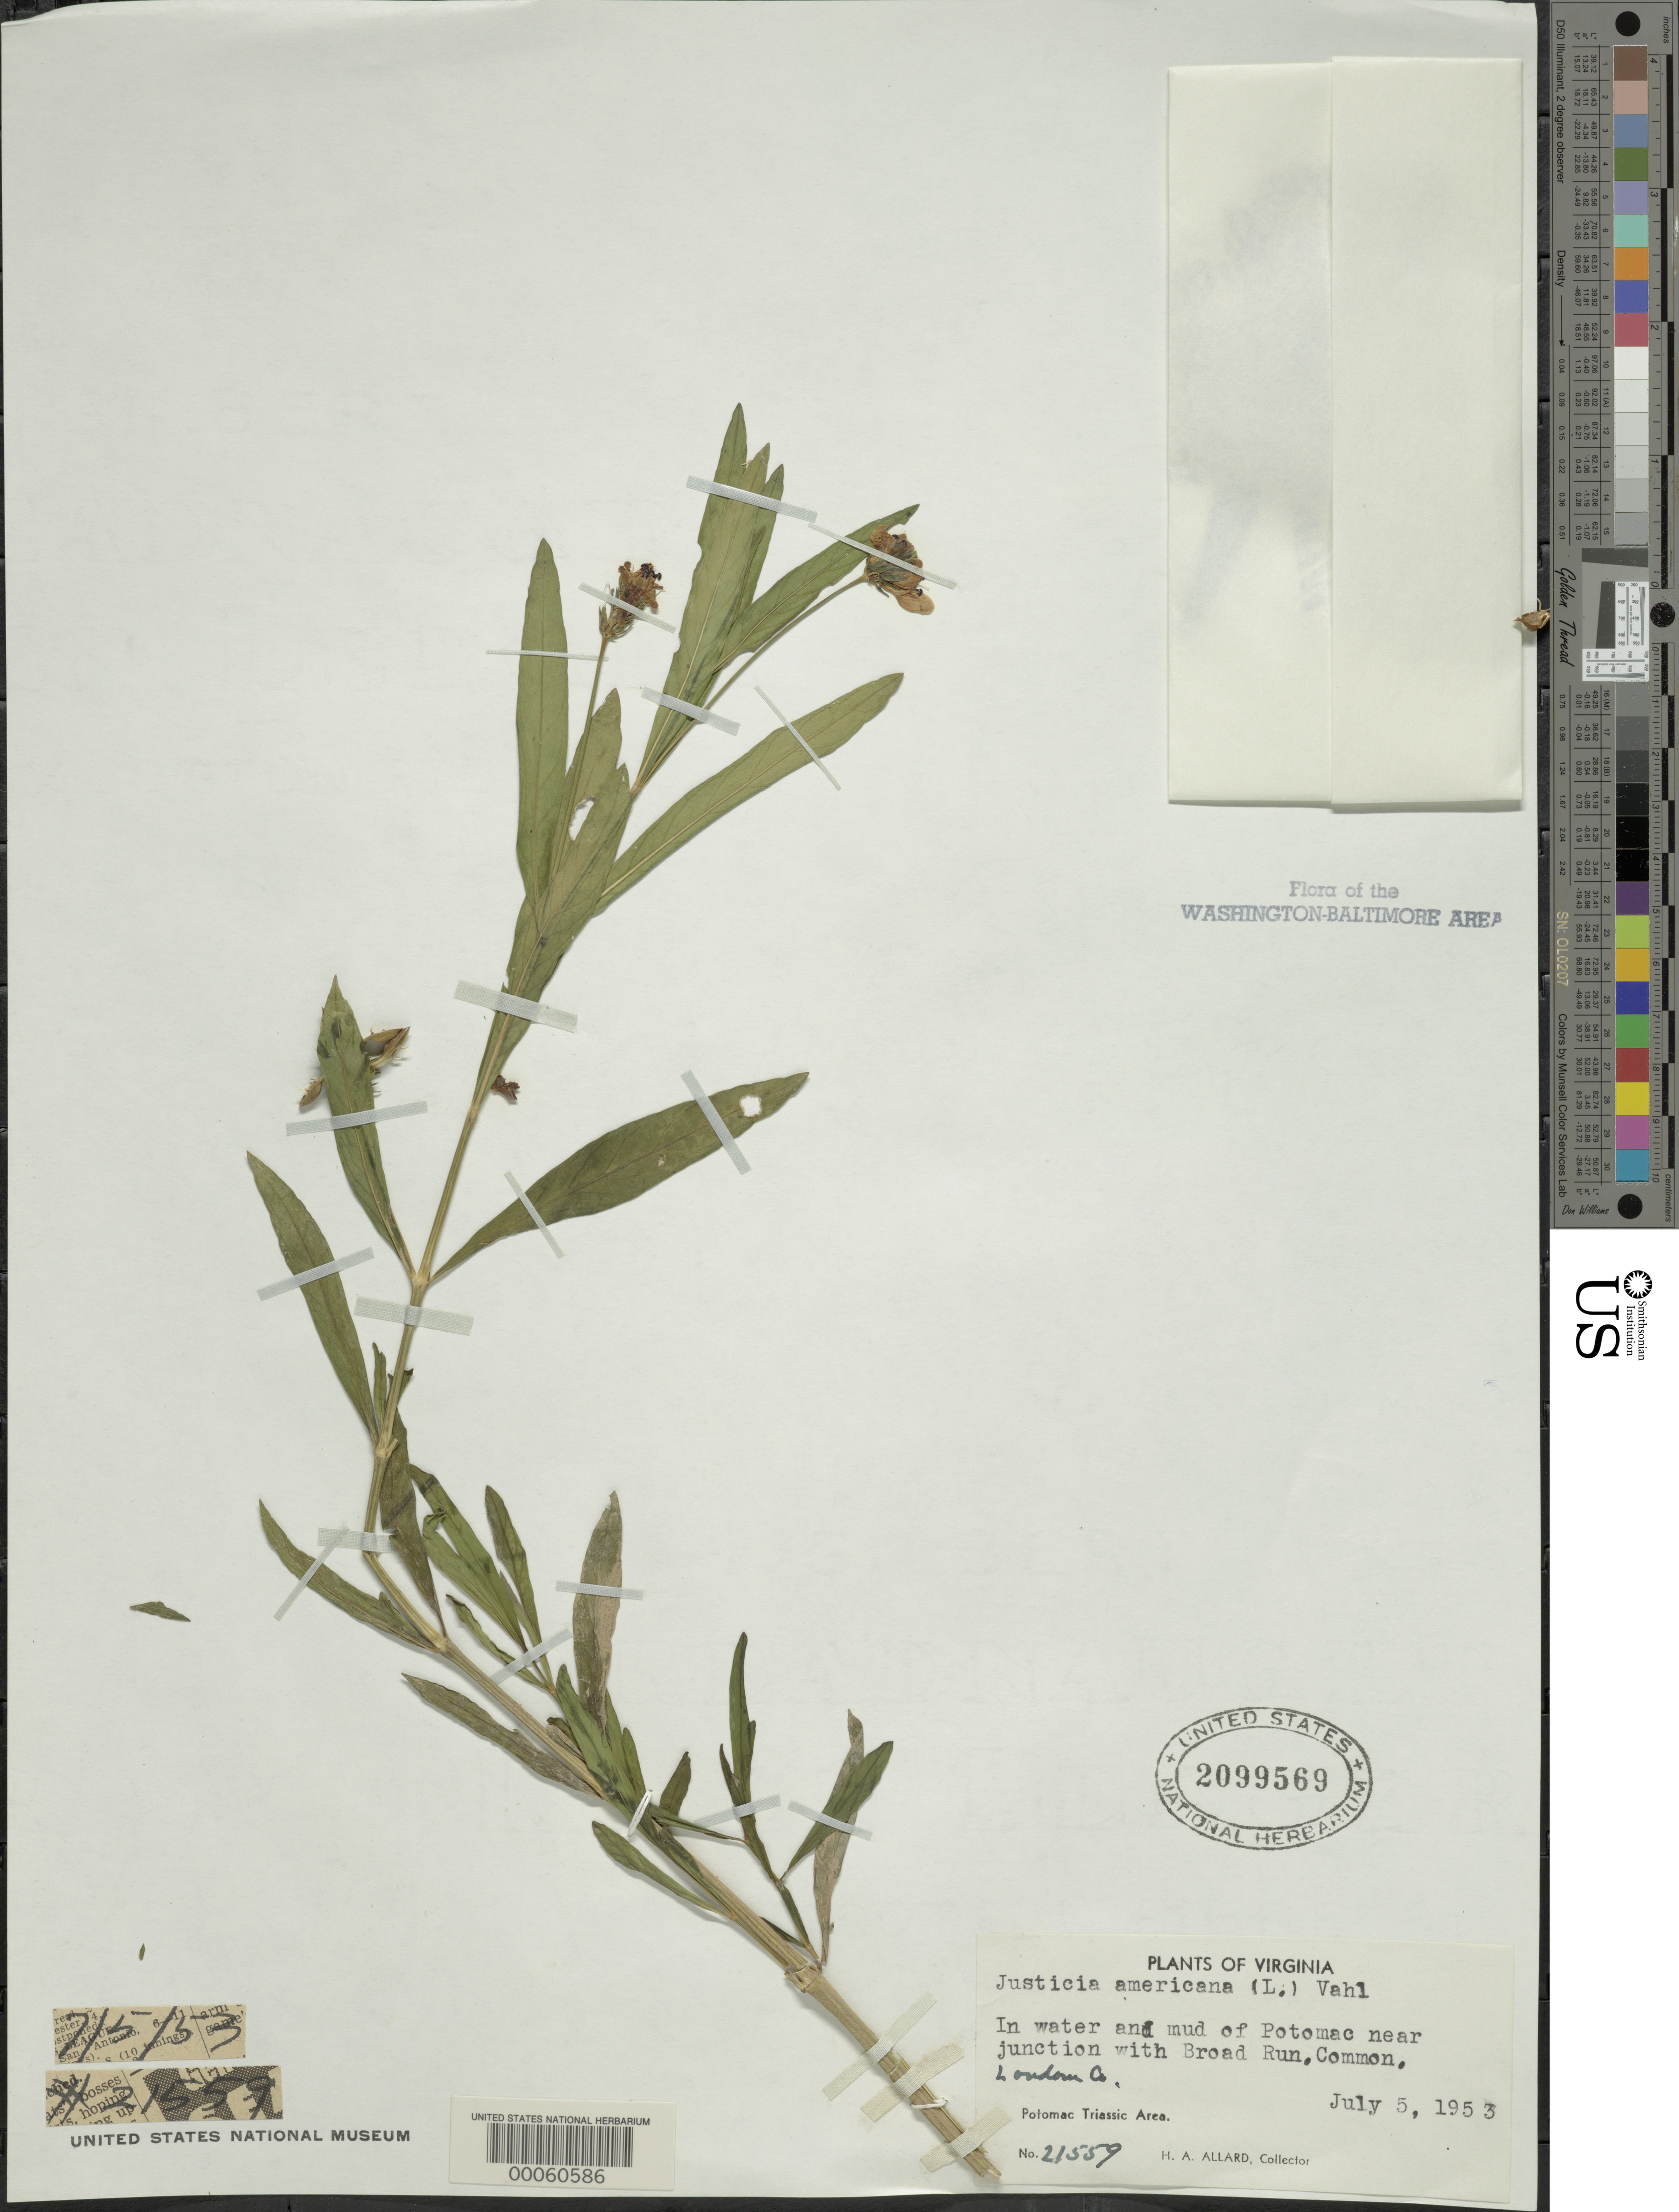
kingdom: Plantae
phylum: Tracheophyta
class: Magnoliopsida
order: Lamiales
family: Acanthaceae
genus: Justicia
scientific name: Justicia americana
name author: (L.) Vahl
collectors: H. A. Allard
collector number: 21559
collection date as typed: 05 Jul 1953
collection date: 1953-07-05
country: United States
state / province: Virginia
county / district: Loudoun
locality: Potomac River near Broad Run C. & O. Canal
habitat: In water and mud of Potomac River, Triassic area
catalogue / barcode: US 2099569